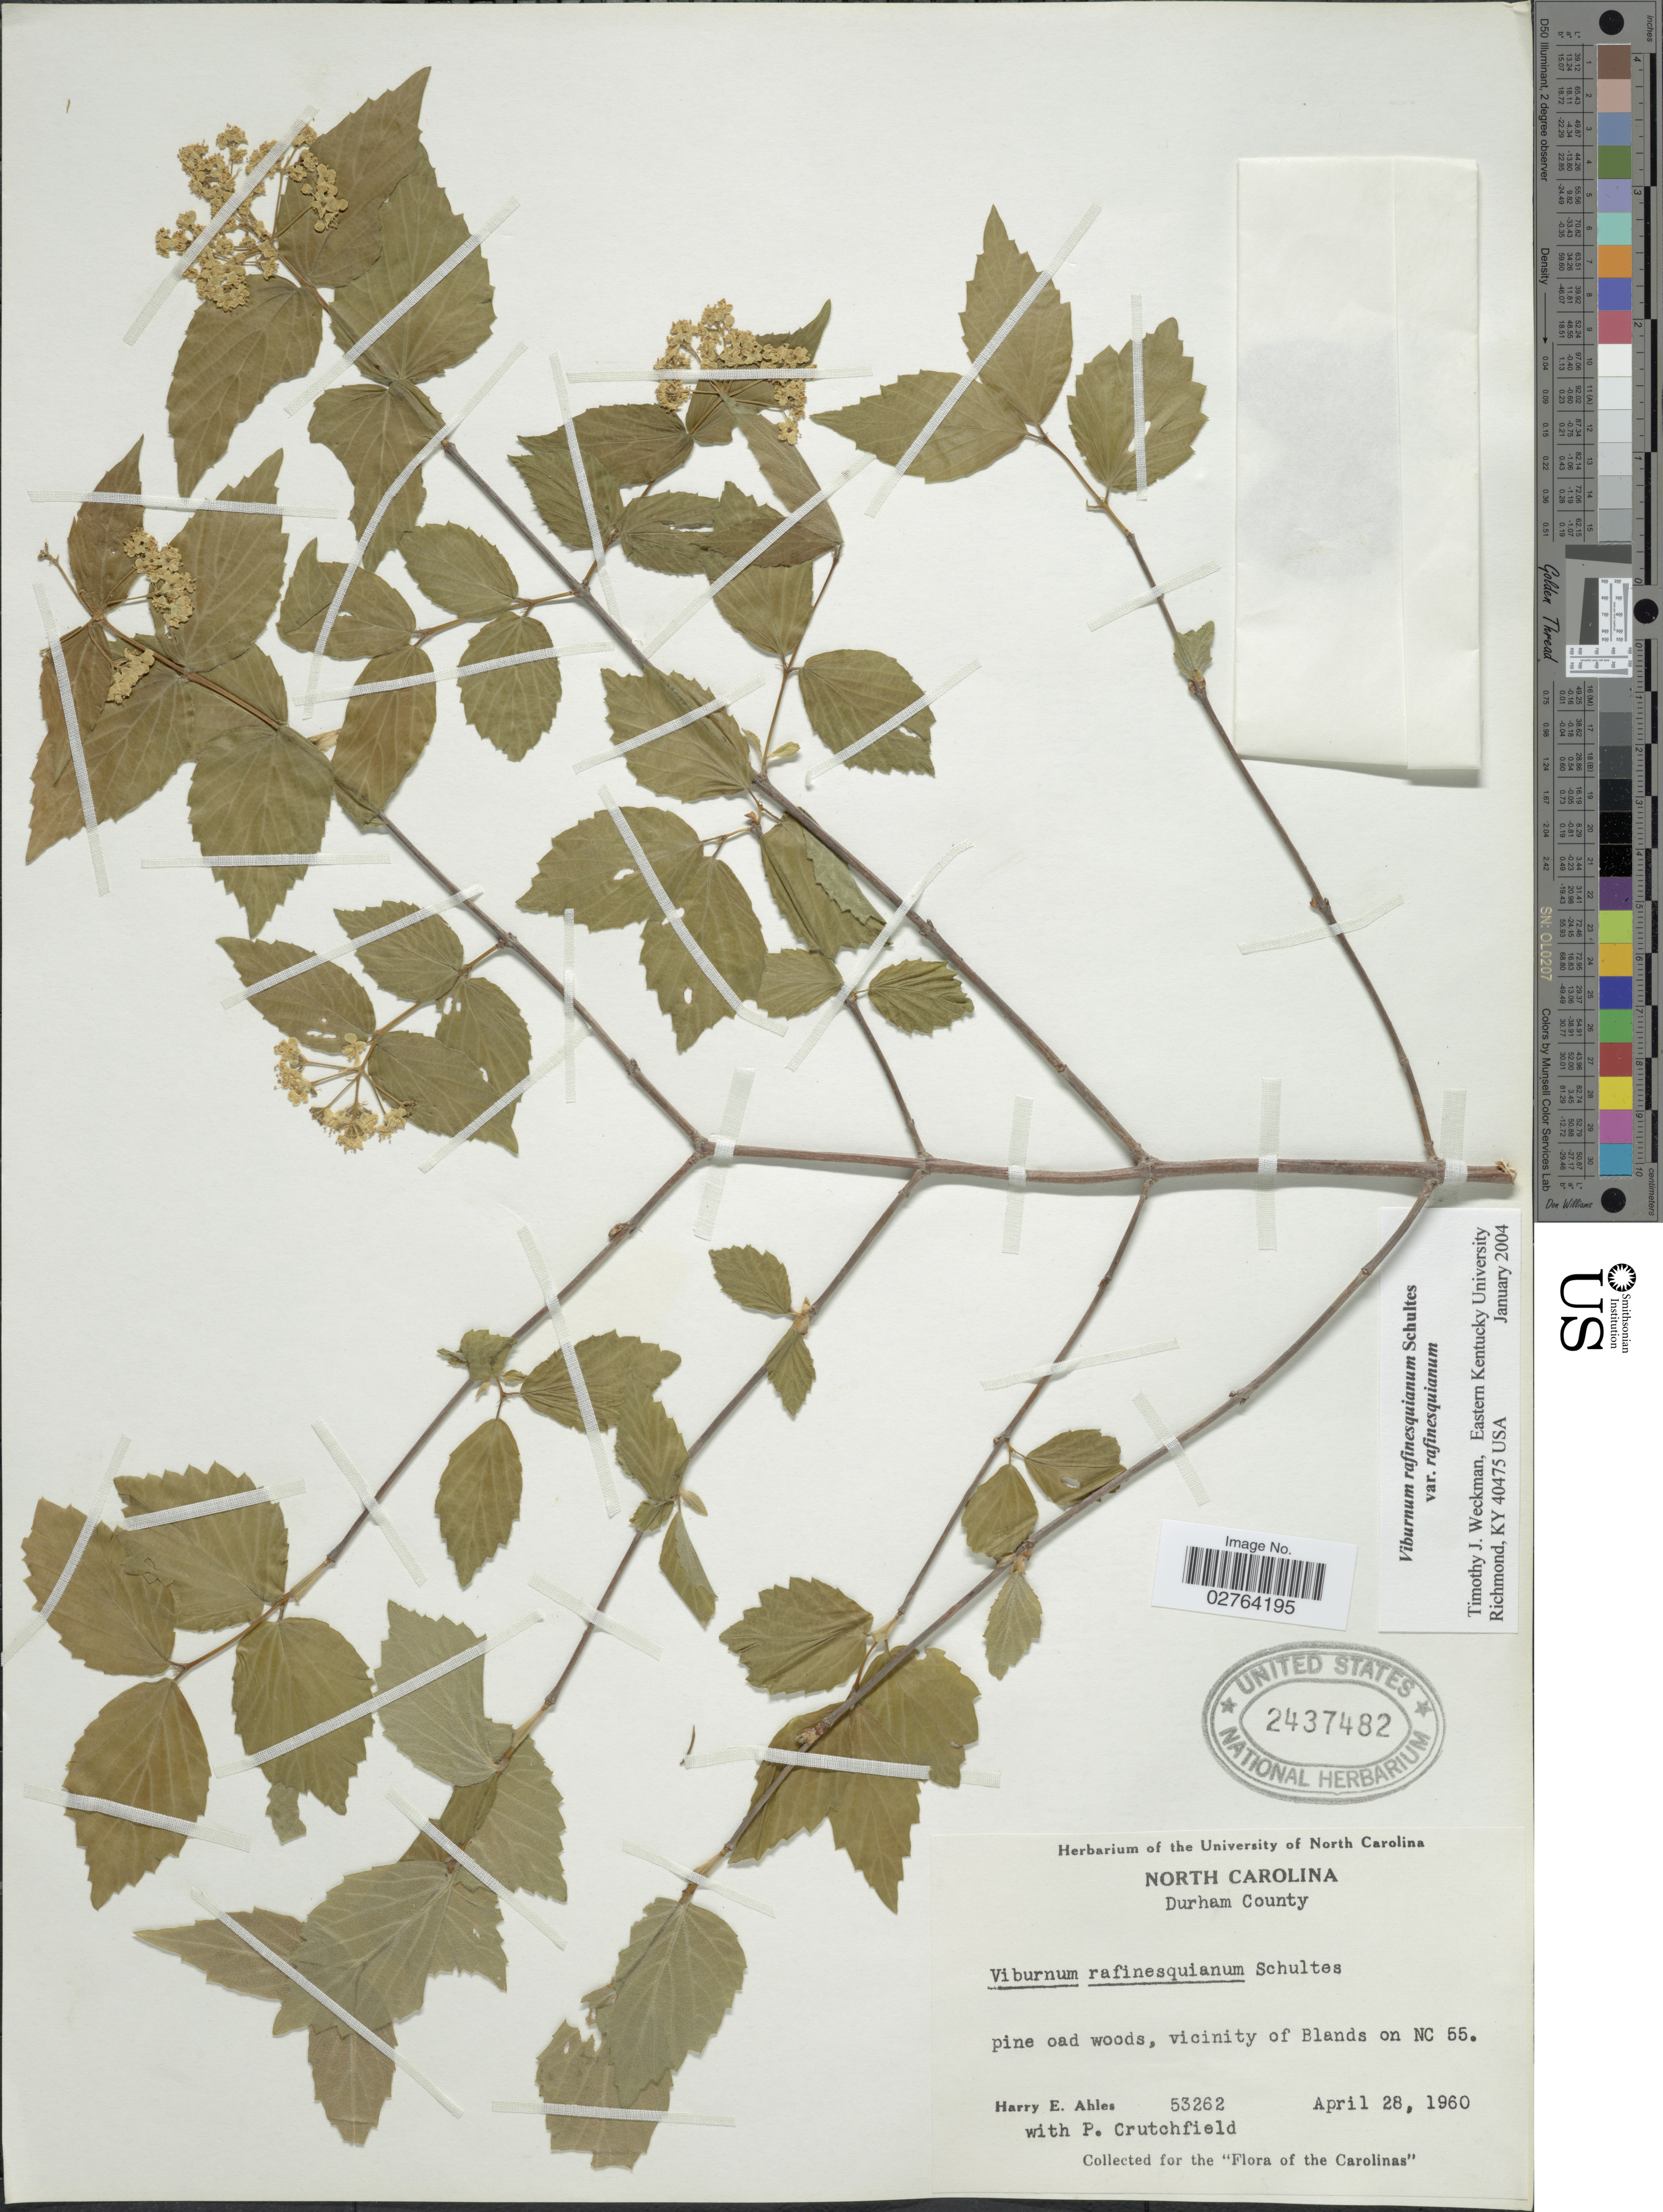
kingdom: Plantae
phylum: Tracheophyta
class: Magnoliopsida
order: Dipsacales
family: Viburnaceae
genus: Viburnum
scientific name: Viburnum rafinesqueanum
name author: Schult.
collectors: H. E. Ahles & P. Crutchfield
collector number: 53262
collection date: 1960-04-28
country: United States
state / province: North Carolina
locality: Durham County, Vicinity of Blands on NC 55, the Carolinas.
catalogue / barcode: US 2437482